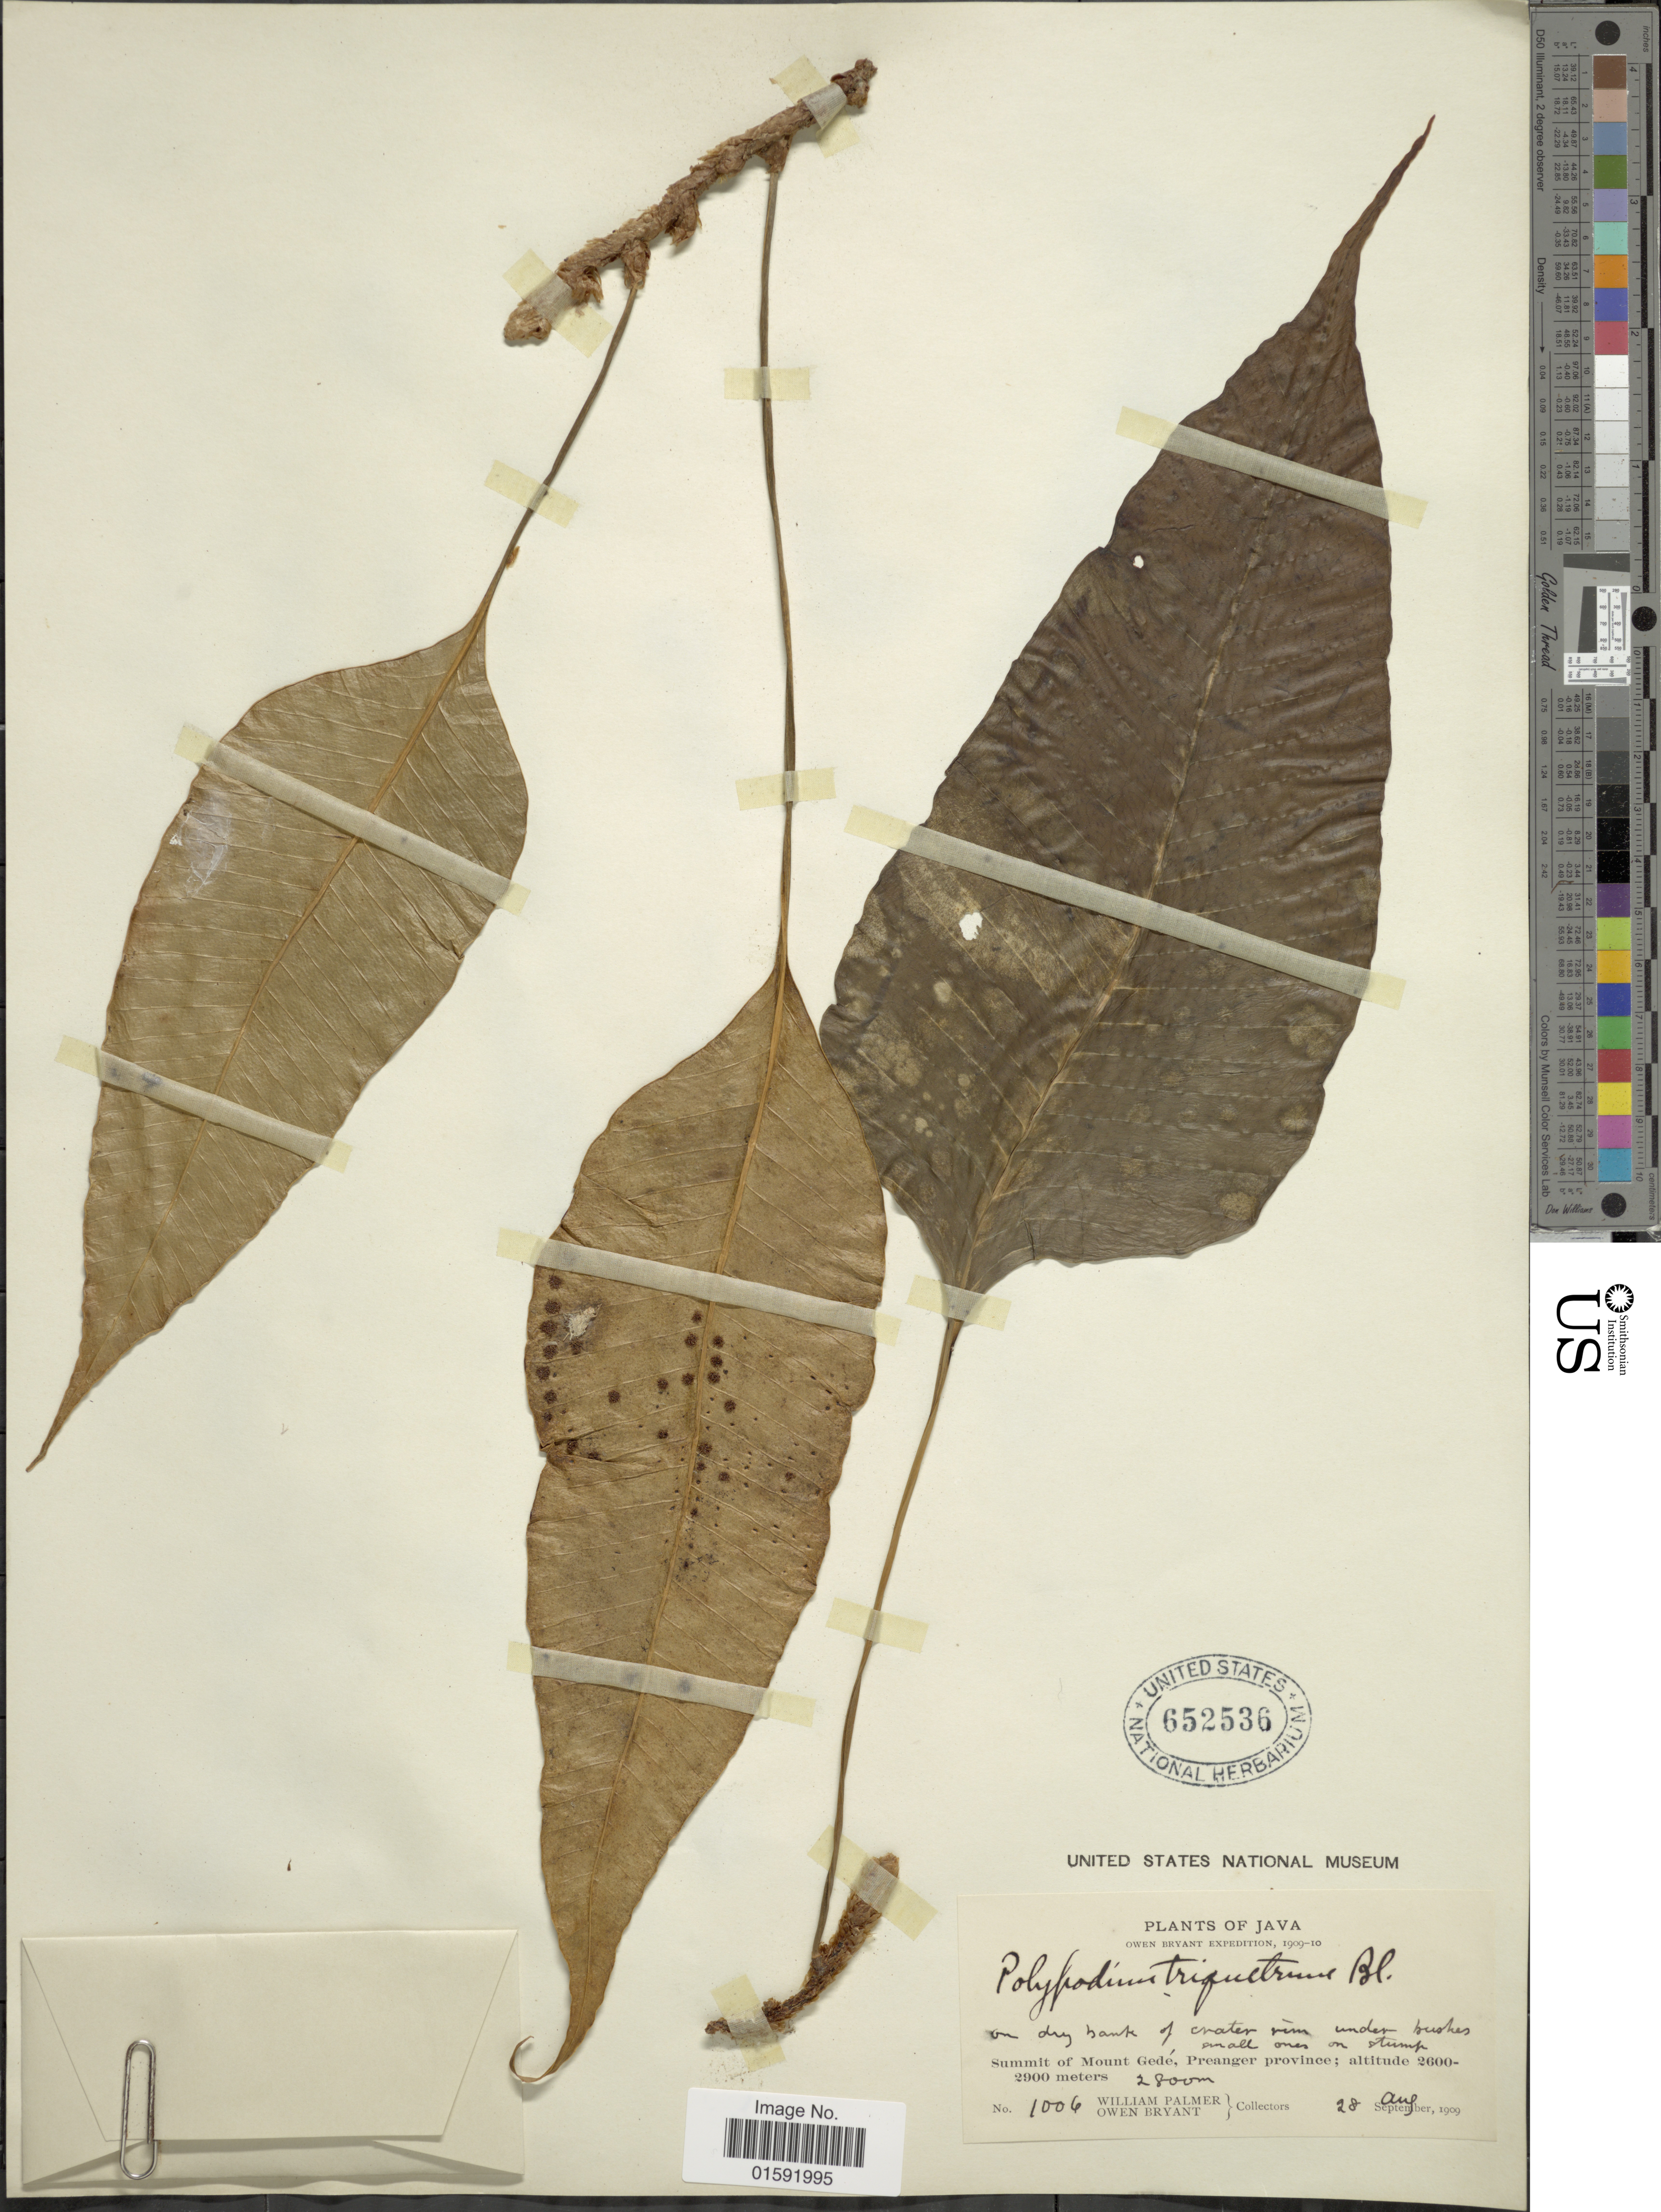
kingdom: Plantae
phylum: Tracheophyta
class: Polypodiopsida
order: Polypodiales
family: Polypodiaceae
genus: Selliguea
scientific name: Selliguea triquetra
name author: (Blume) Ching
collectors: W. Palmer & O. Bryant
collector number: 1006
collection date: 1909-08-28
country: Indonesia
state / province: Java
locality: Summit of Mount Gedé, Preanger Province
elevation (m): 2800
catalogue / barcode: US 652536